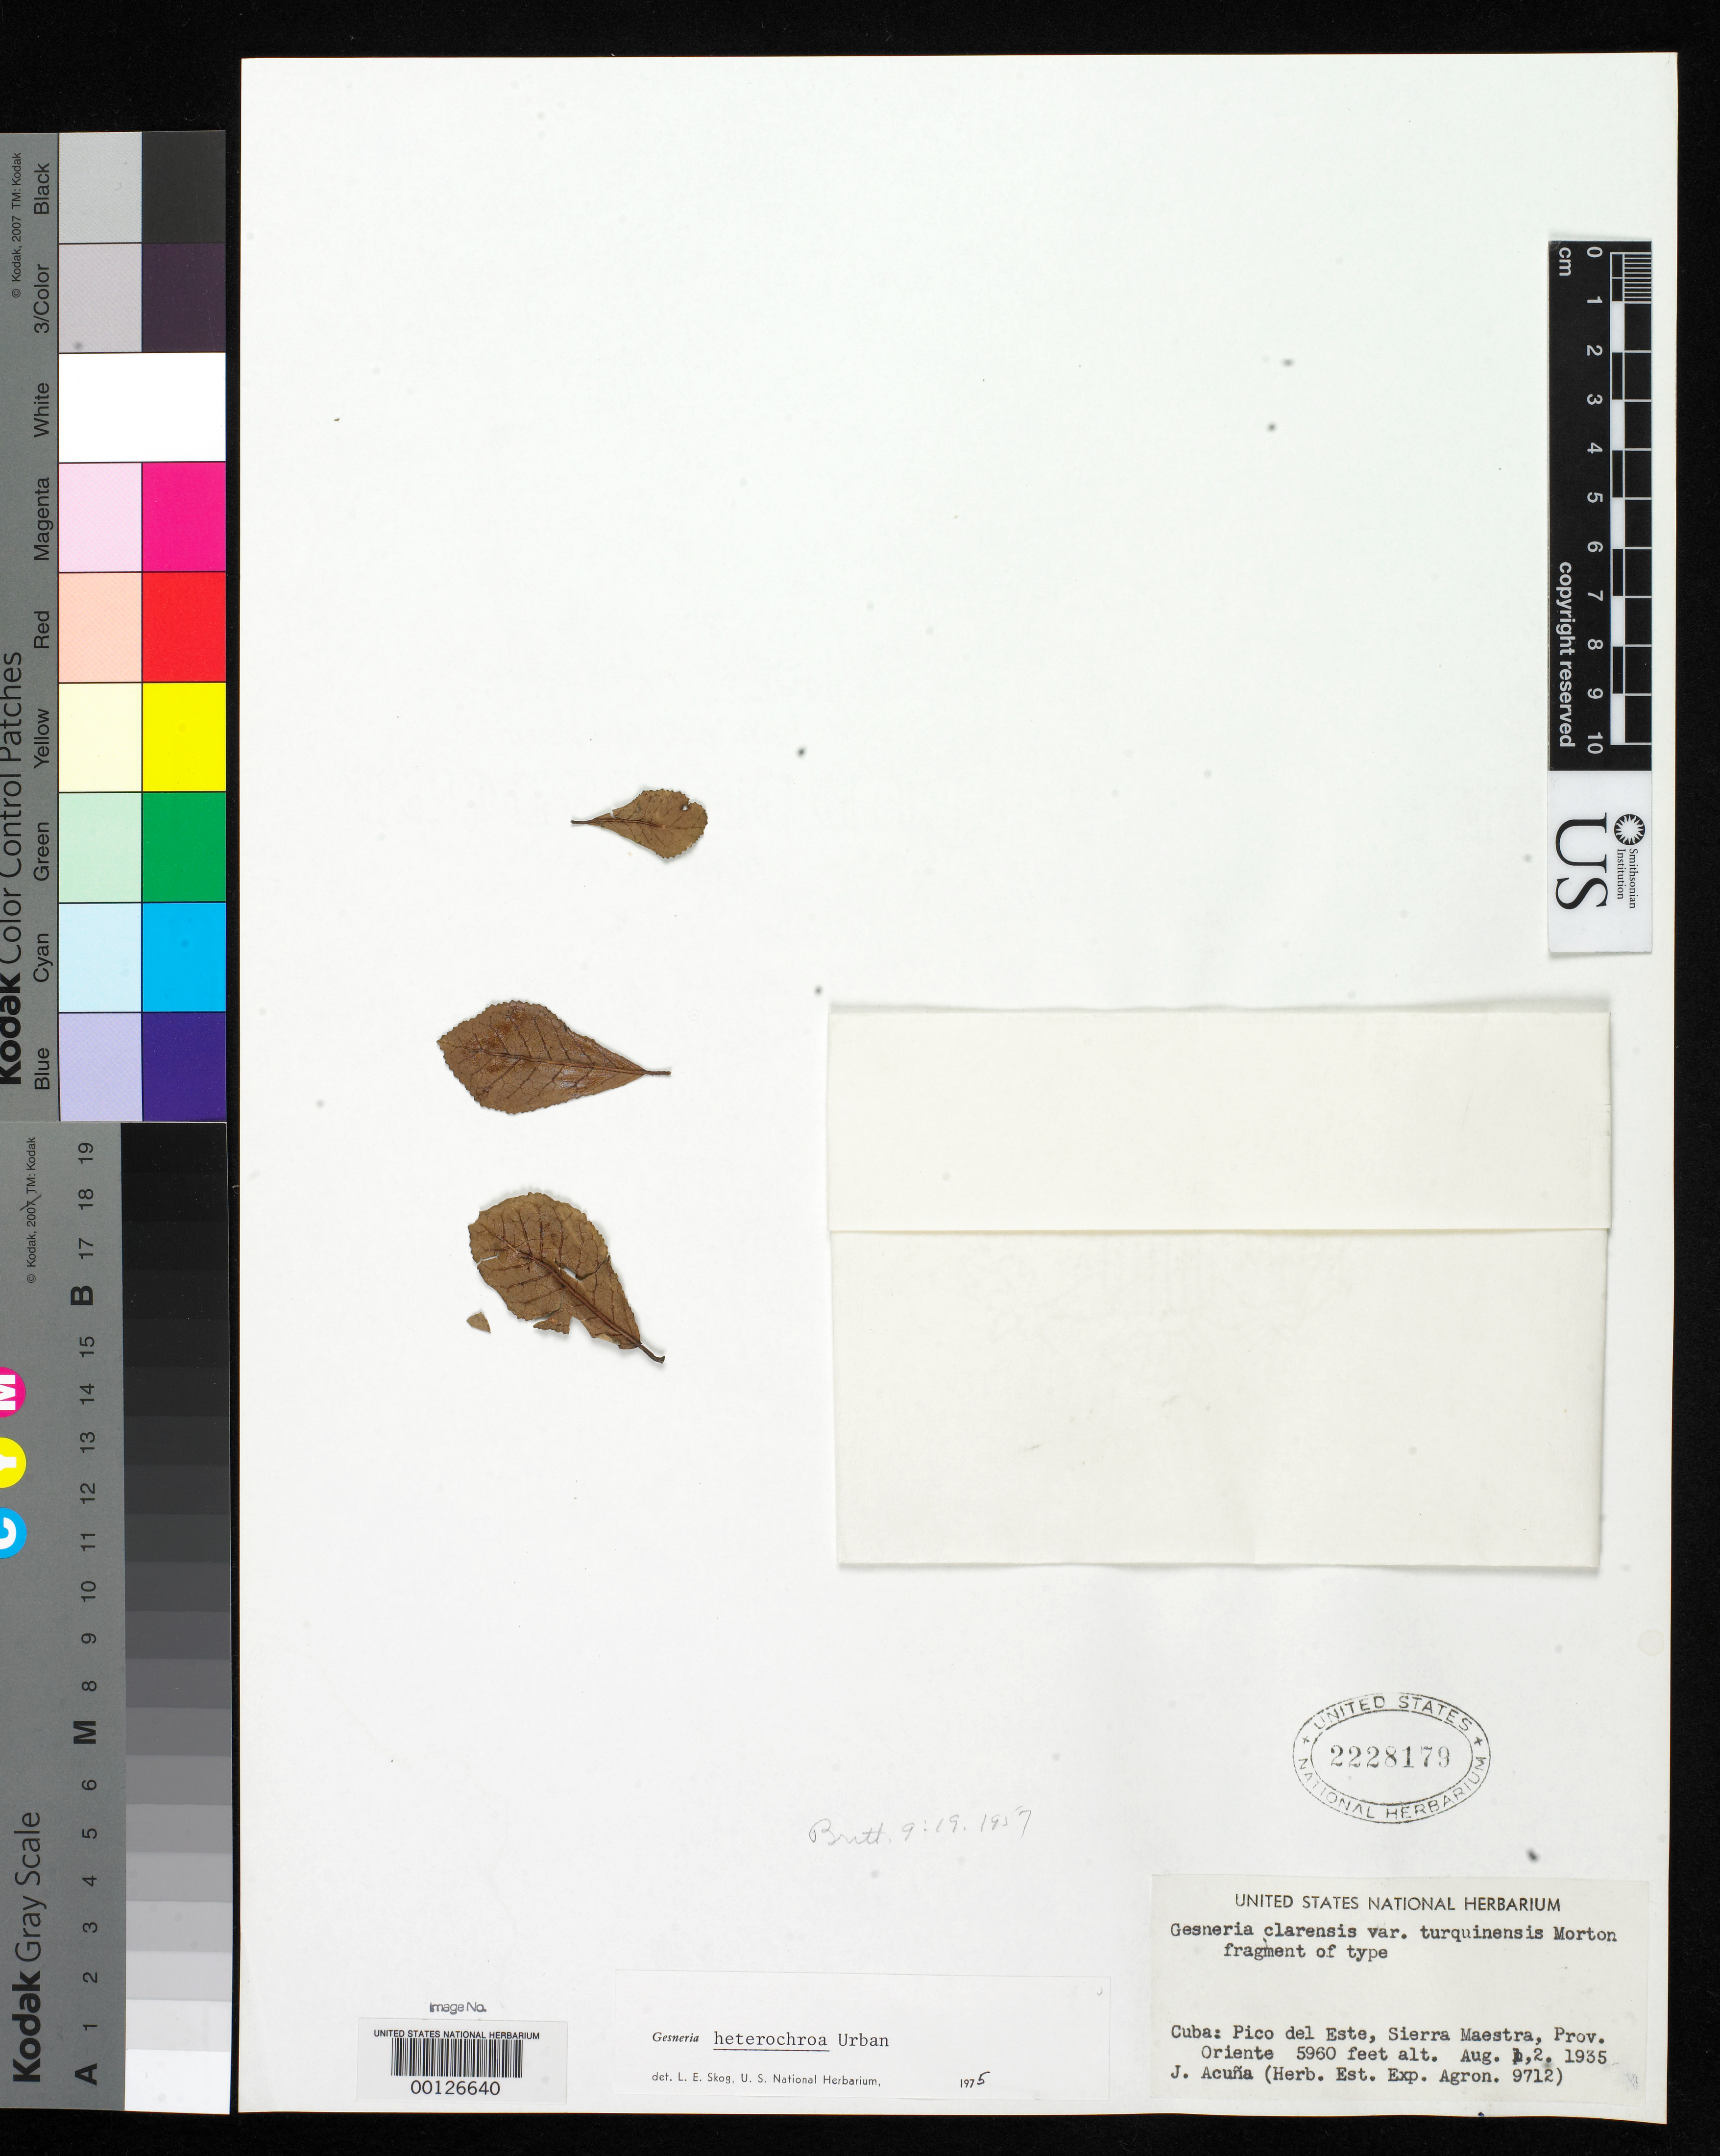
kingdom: Plantae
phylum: Tracheophyta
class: Magnoliopsida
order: Lamiales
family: Gesneriaceae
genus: Gesneria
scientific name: Gesneria clarensis var. turquinensis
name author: C.V. Morton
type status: Type Fragment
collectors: J. B. Acuña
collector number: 9712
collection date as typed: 12 Aug 1935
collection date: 1935-08-12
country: Cuba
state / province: Oriente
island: Greater Antilles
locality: Pico del Este, Sierra Maestra.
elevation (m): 1817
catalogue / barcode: US 2228179